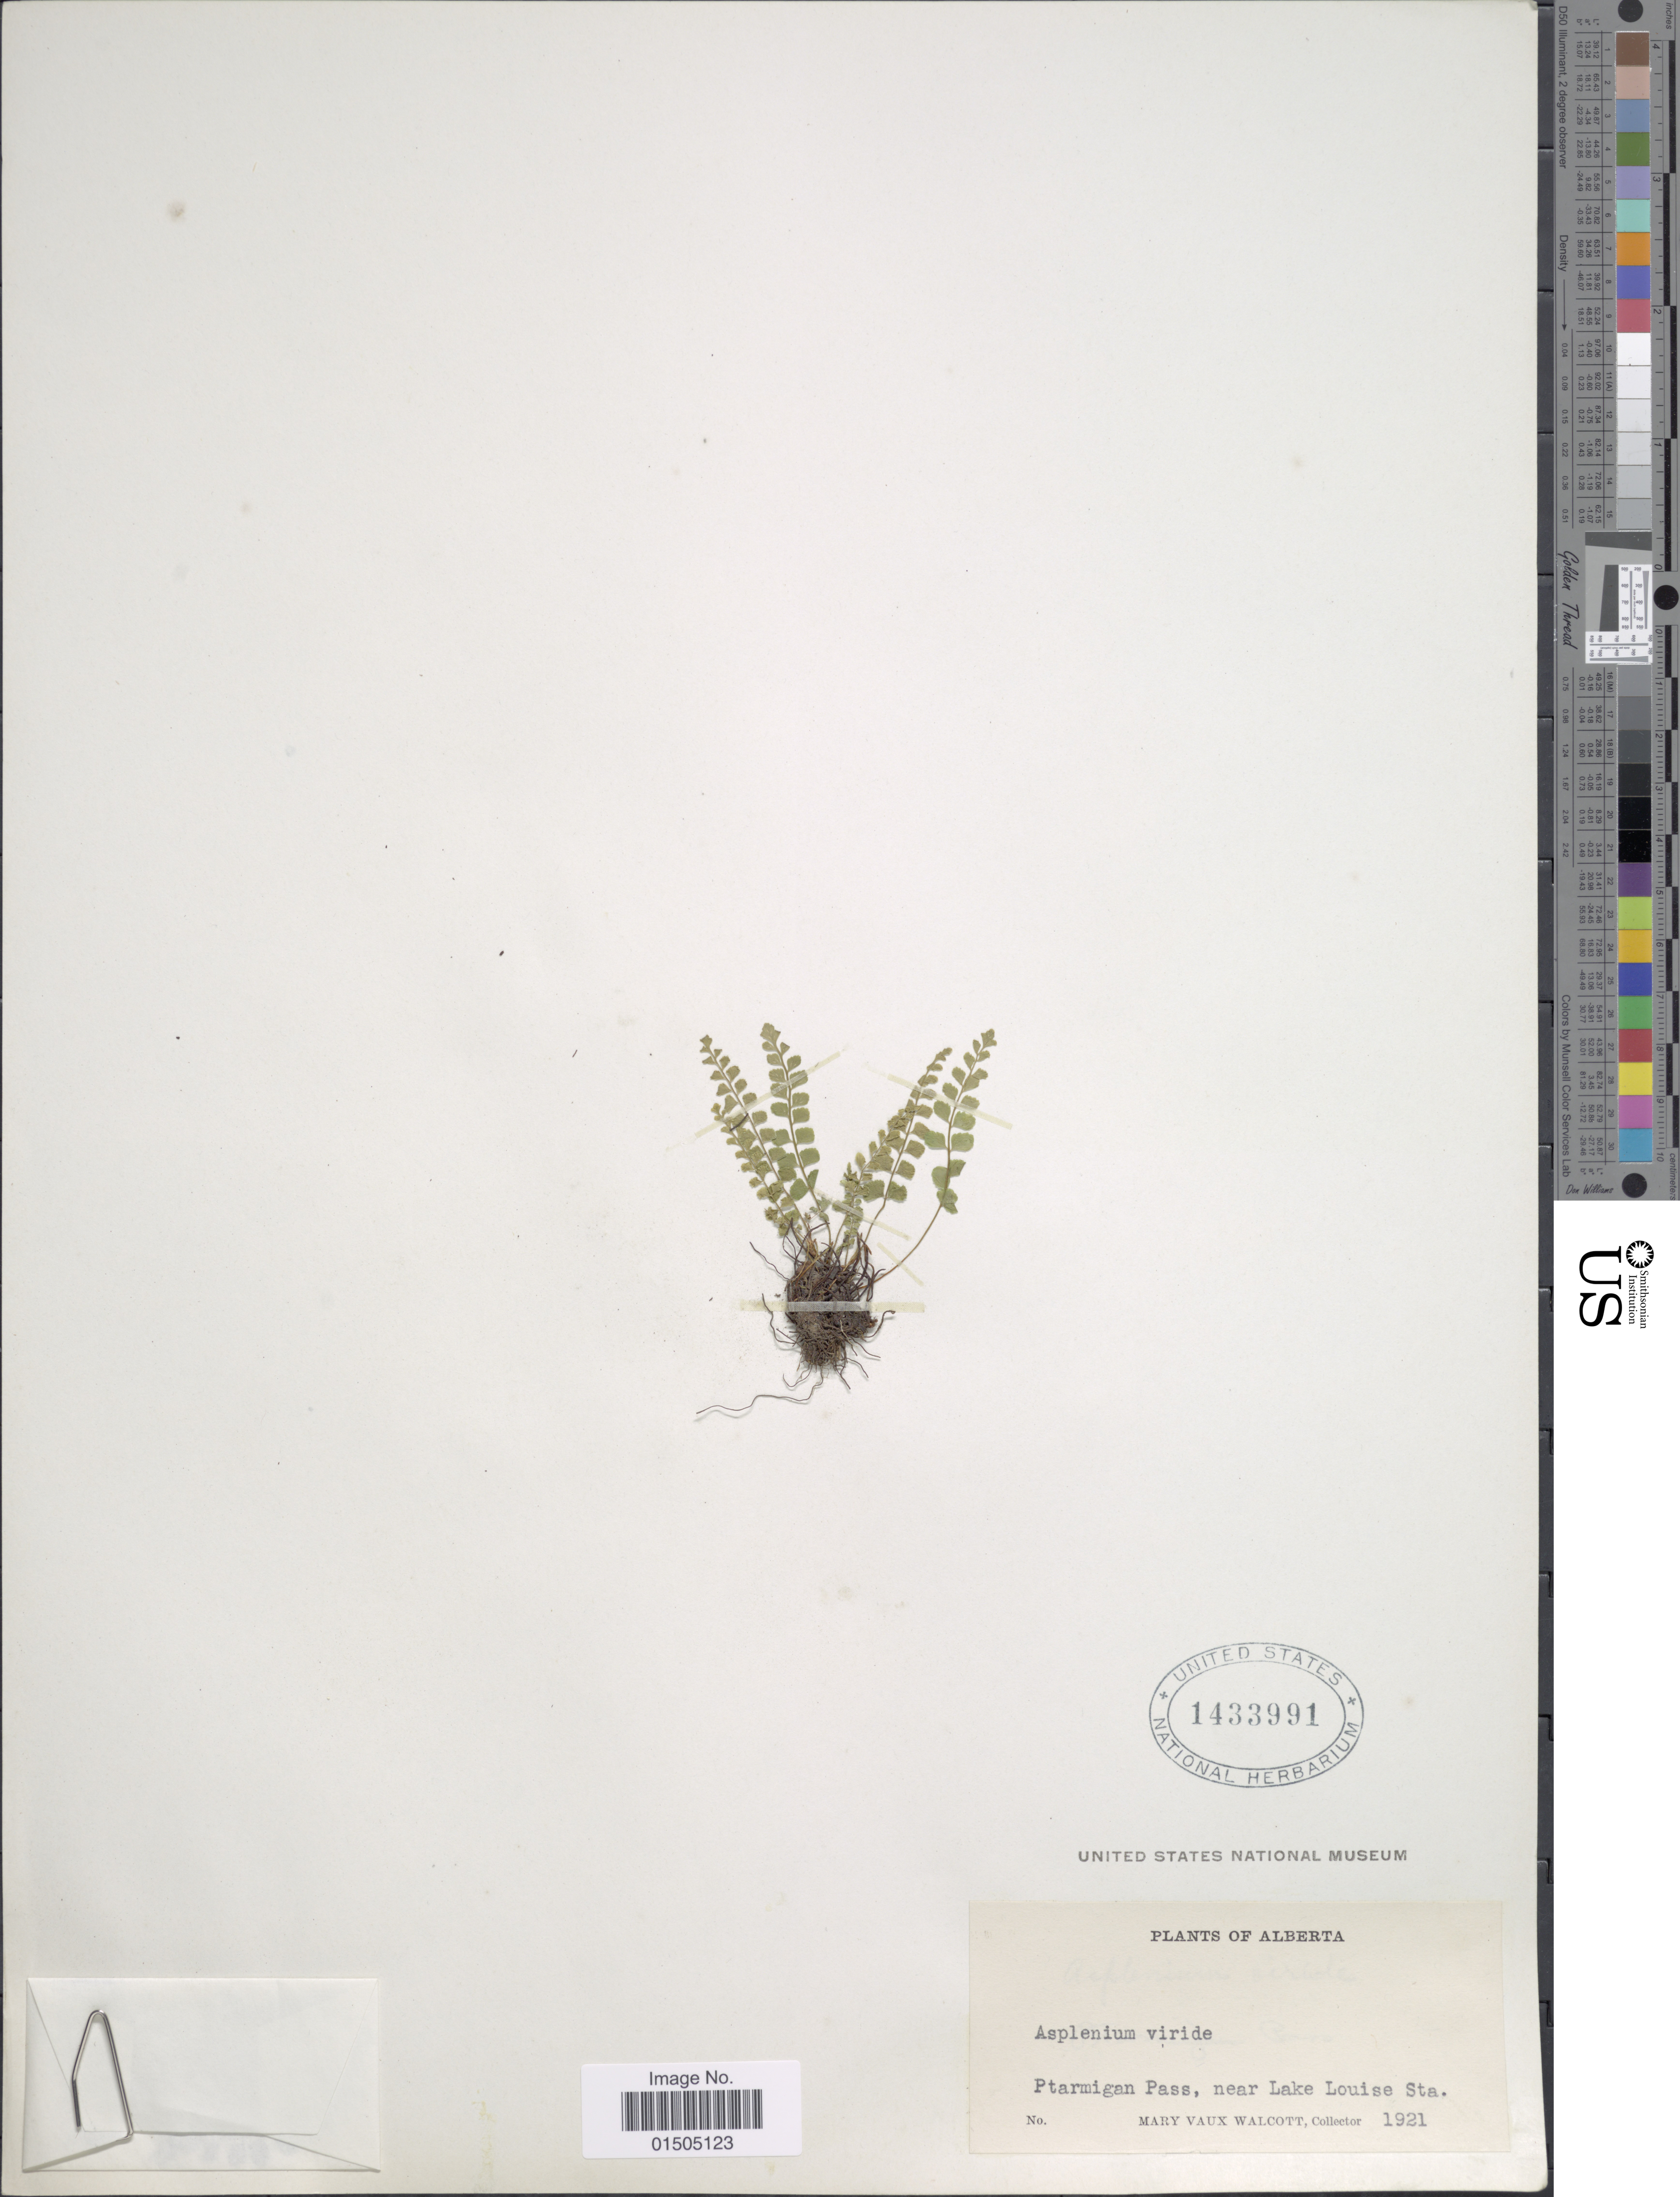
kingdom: Plantae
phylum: Tracheophyta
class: Polypodiopsida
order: Polypodiales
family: Aspleniaceae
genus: Asplenium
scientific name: Asplenium trichomanes-ramosum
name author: L.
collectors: M. Walcott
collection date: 1921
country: Canada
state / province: Alberta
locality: Ptarmigan Pass, near Lake Louise Sta.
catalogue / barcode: US 1433991